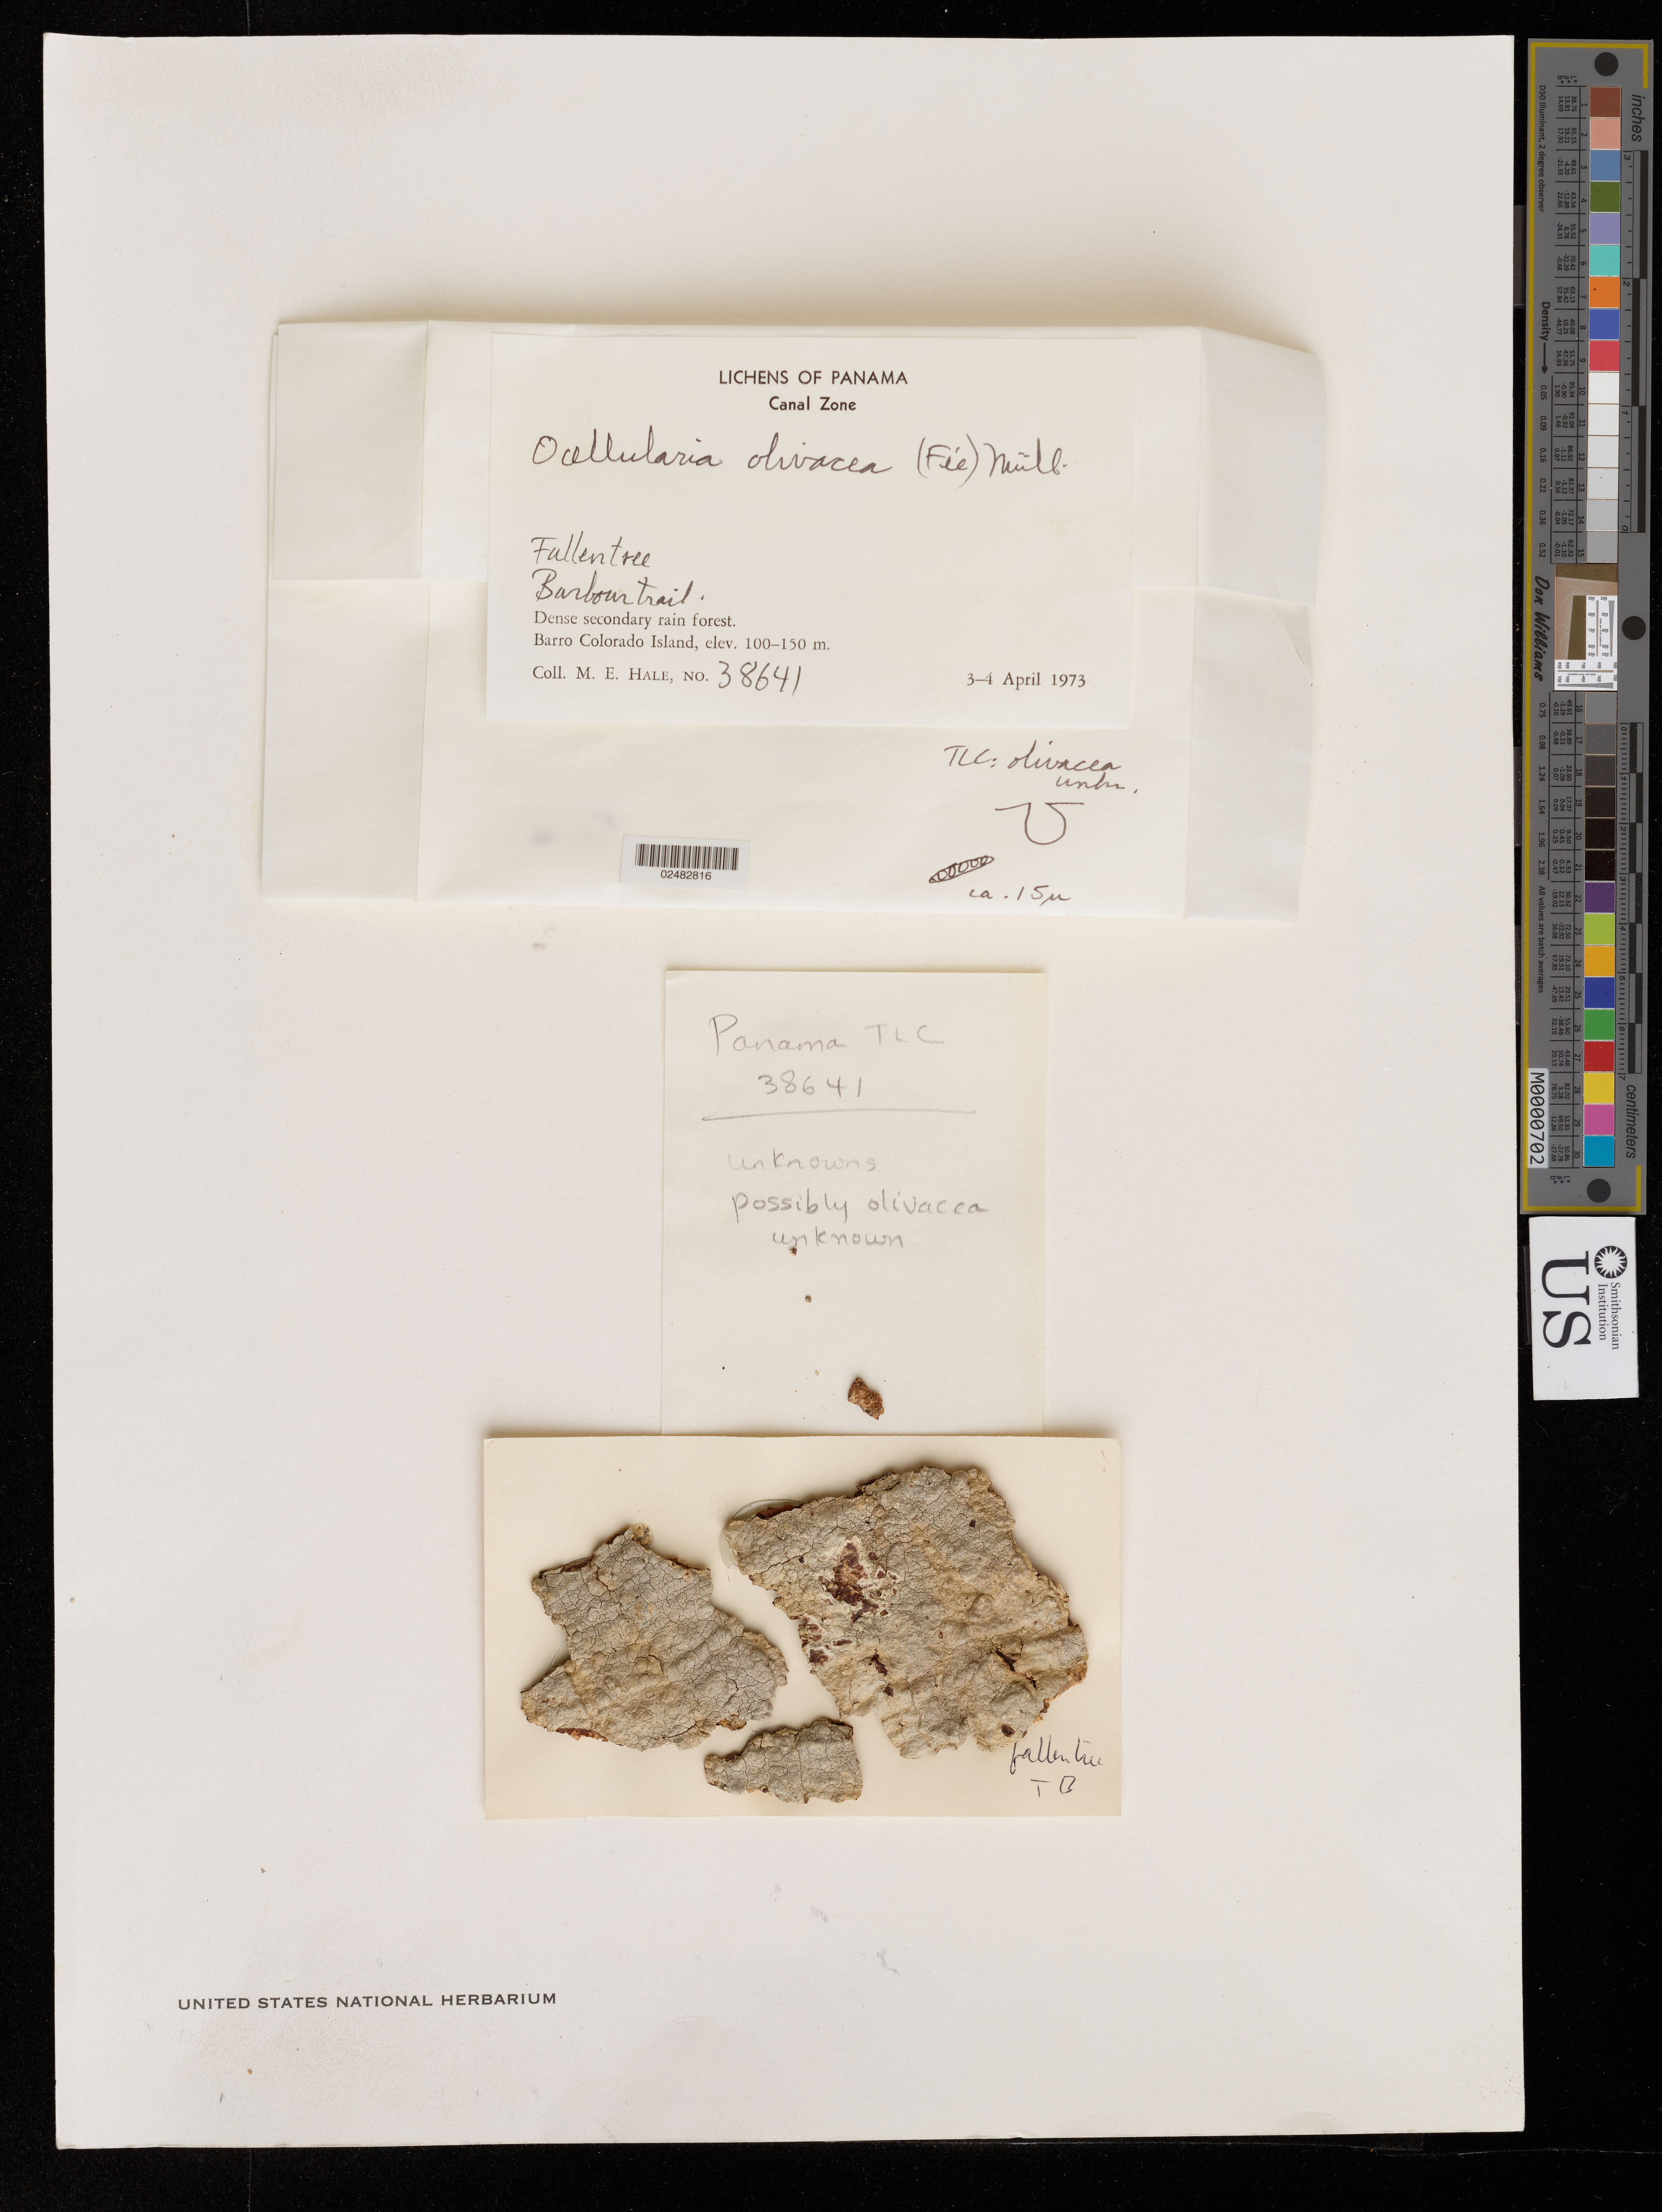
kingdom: Fungi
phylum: Ascomycota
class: Lecanoromycetes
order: Ostropales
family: Graphidaceae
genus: Ocellularia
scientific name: Ocellularia olivacea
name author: (Fée) Muell. Arg.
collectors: M. Hale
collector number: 38641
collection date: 1973-04-03/1973-04-04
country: Panama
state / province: Panamá Oeste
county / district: Canal Zone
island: Barro Colorado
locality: Canal Zone, Barro Colorado Island, Barbour Trail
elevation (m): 100